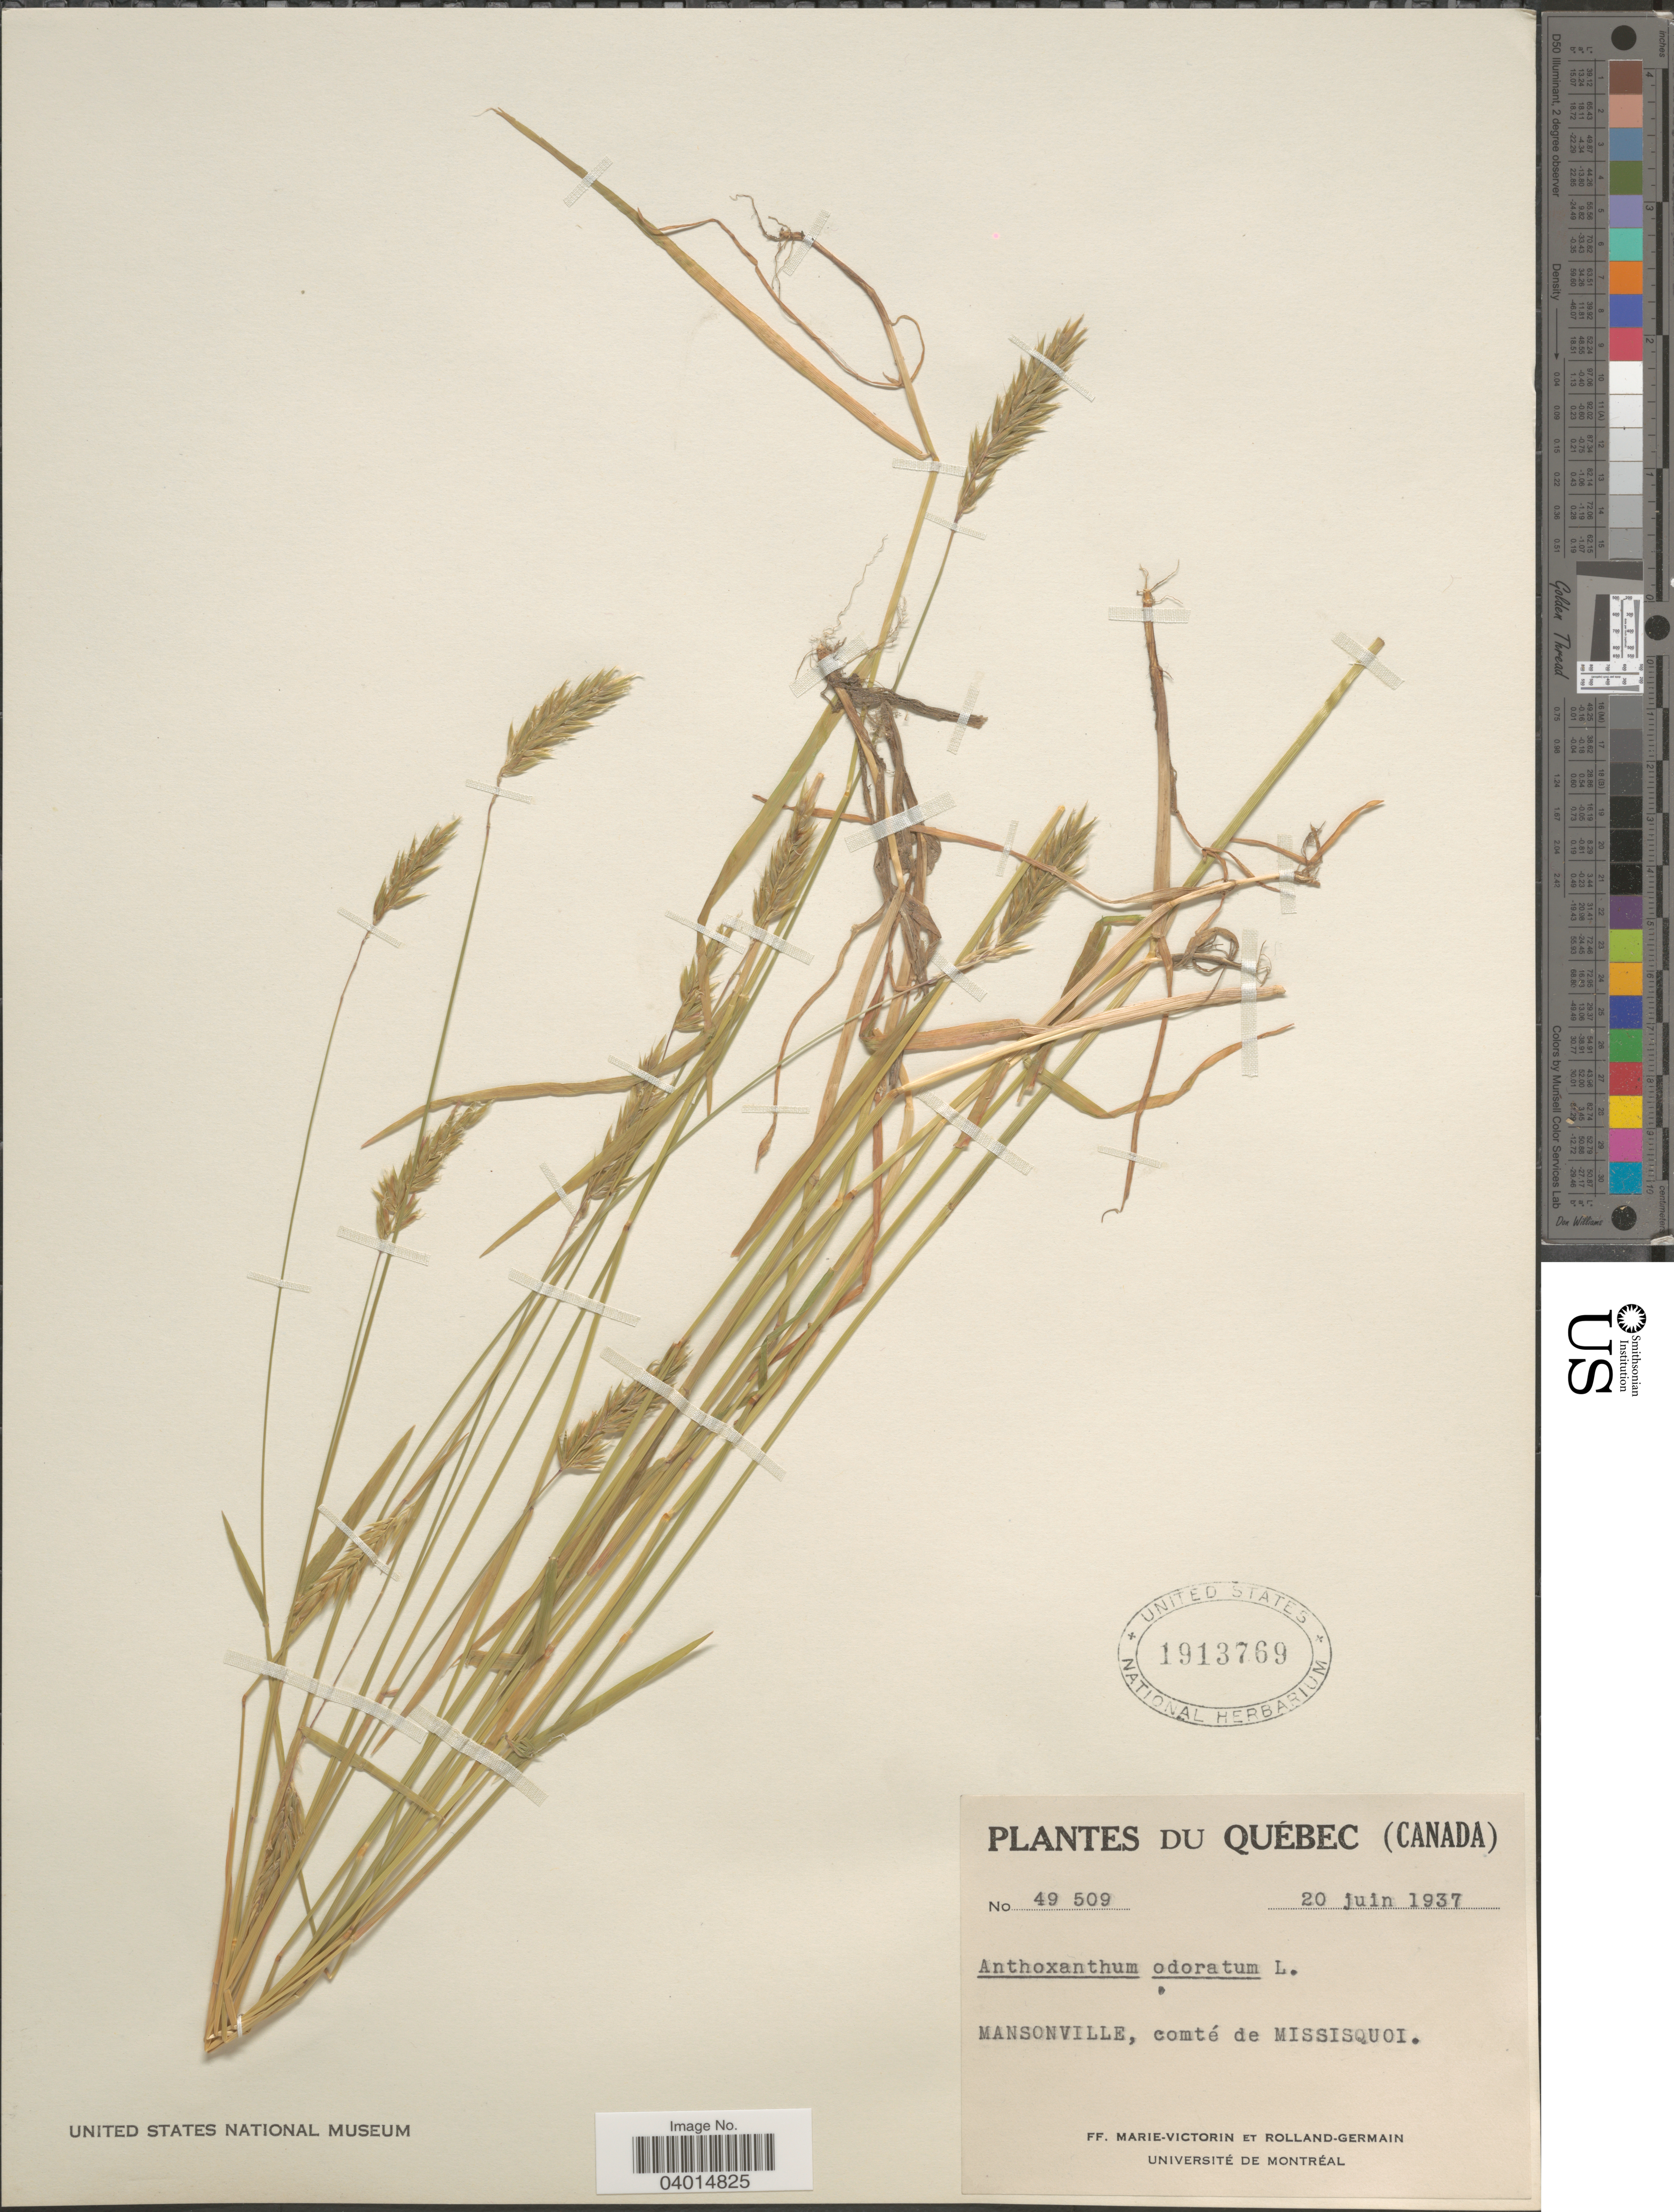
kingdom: Plantae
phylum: Tracheophyta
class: Liliopsida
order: Poales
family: Poaceae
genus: Anthoxanthum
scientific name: Anthoxanthum odoratum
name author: L.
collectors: F. Marie-Victorin & Rolland-Germain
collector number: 49509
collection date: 1937-06-20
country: Canada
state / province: Quebec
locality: Mansonville, comté de Missisquoi.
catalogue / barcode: US 1913769